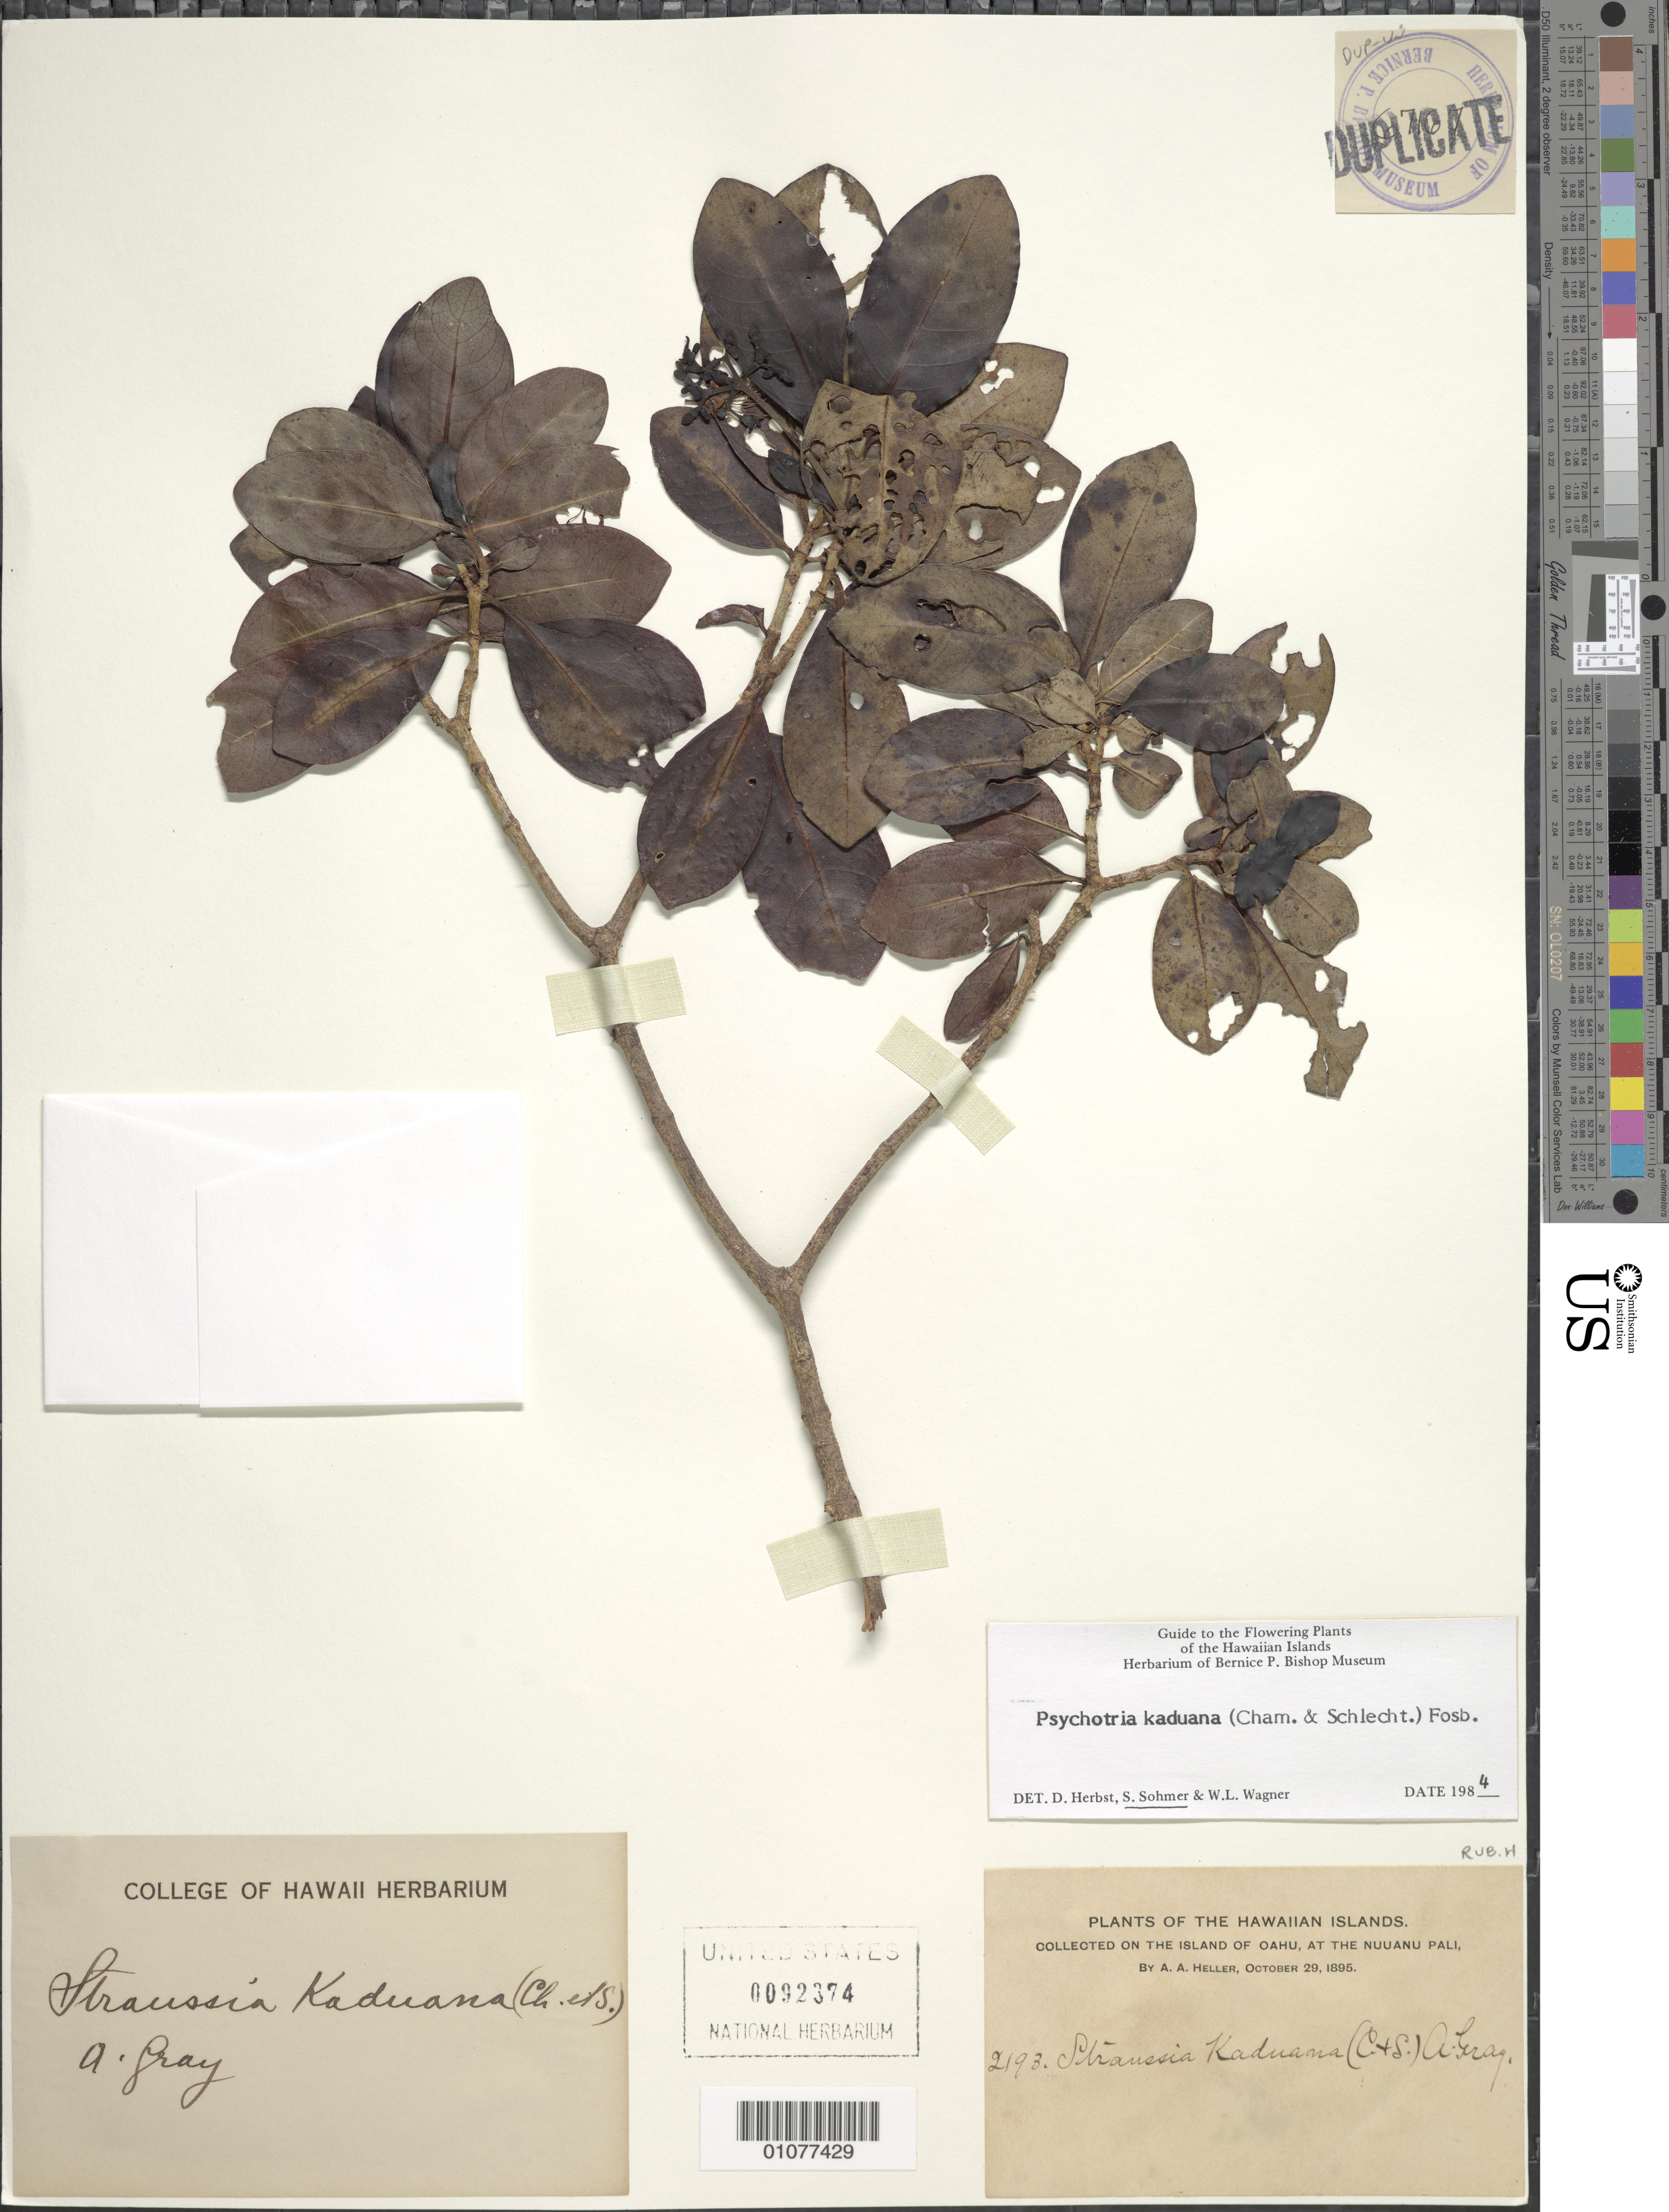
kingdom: Plantae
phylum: Tracheophyta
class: Magnoliopsida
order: Gentianales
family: Rubiaceae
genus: Psychotria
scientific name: Psychotria kaduana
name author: (Cham. & Schltdl.) Fosberg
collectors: A. A. Heller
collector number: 2193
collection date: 1895-10-29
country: United States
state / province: Hawaii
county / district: Honolulu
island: Oahu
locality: at the Nuuanu Pali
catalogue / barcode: US 92374